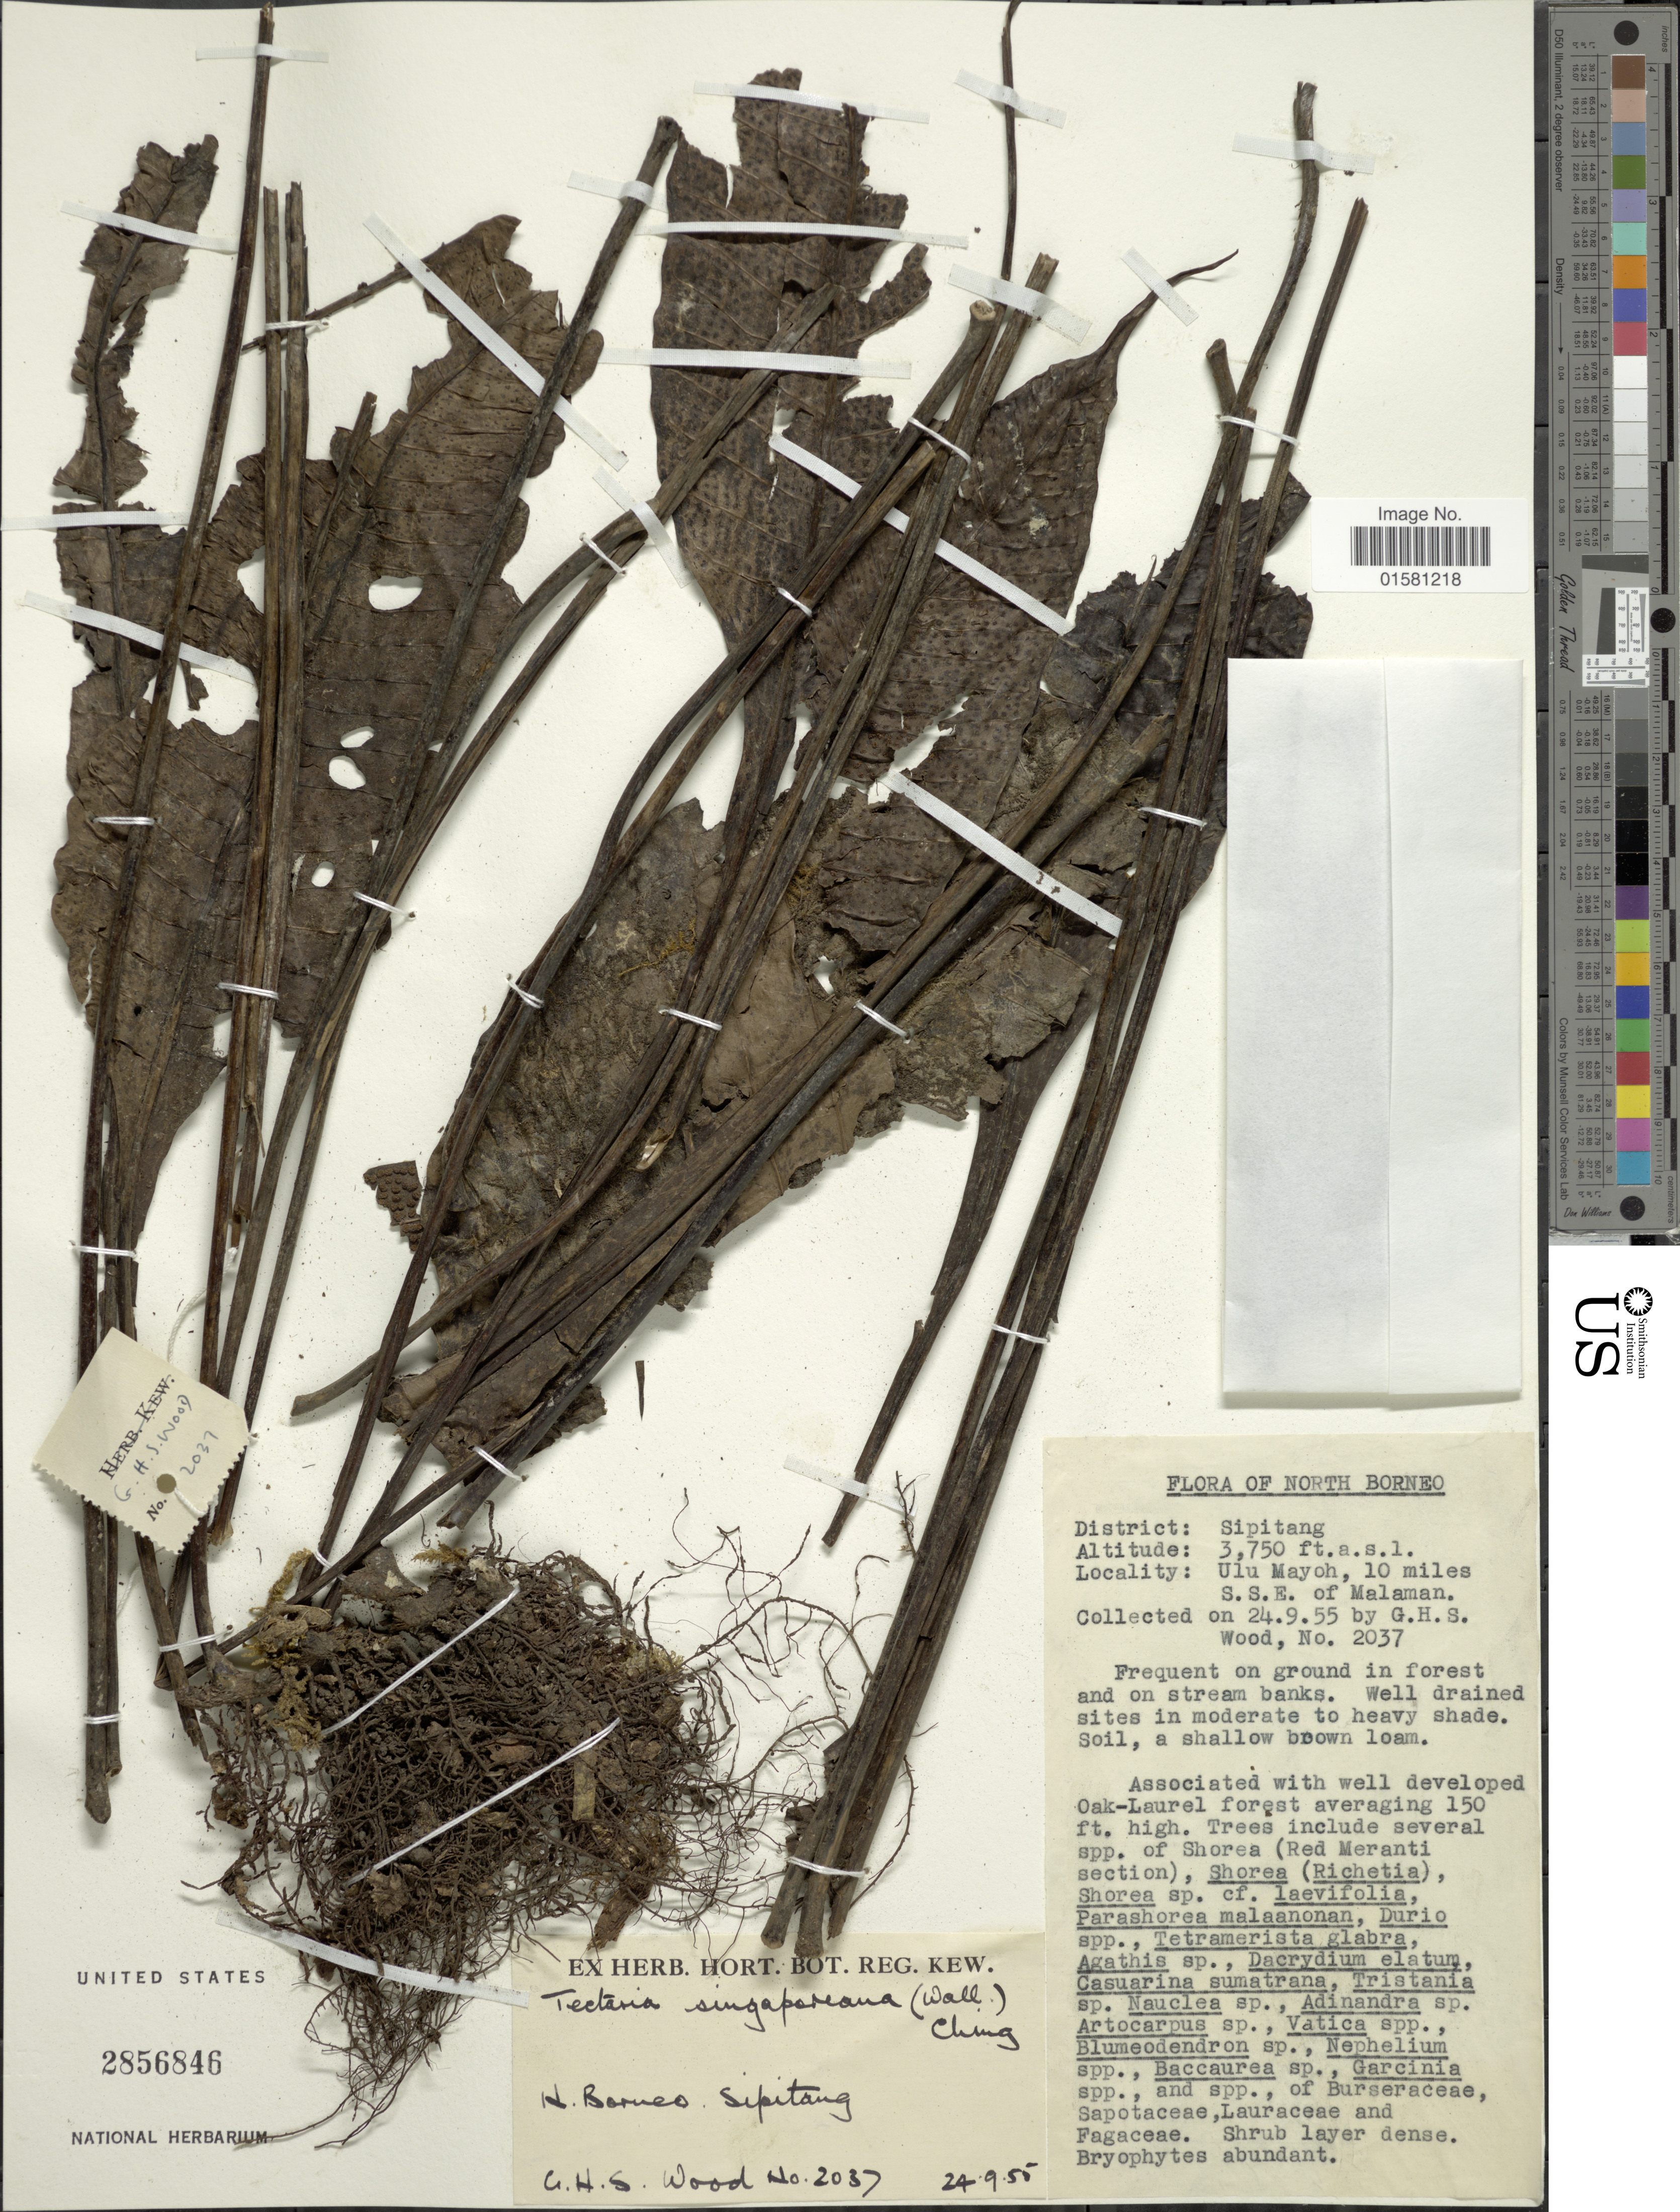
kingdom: Plantae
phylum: Tracheophyta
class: Polypodiopsida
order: Polypodiales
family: Tectariaceae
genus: Tectaria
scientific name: Tectaria singaporeana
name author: (Wall. ex Hook. & Grev.) Copel.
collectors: G. Wood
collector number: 2037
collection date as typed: Transcribed d/m/y: 24/9/55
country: Malaysia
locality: North Borneo, Ulu Maych, 10 miles S. S. E. of Malaman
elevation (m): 1143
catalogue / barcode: US 2856846